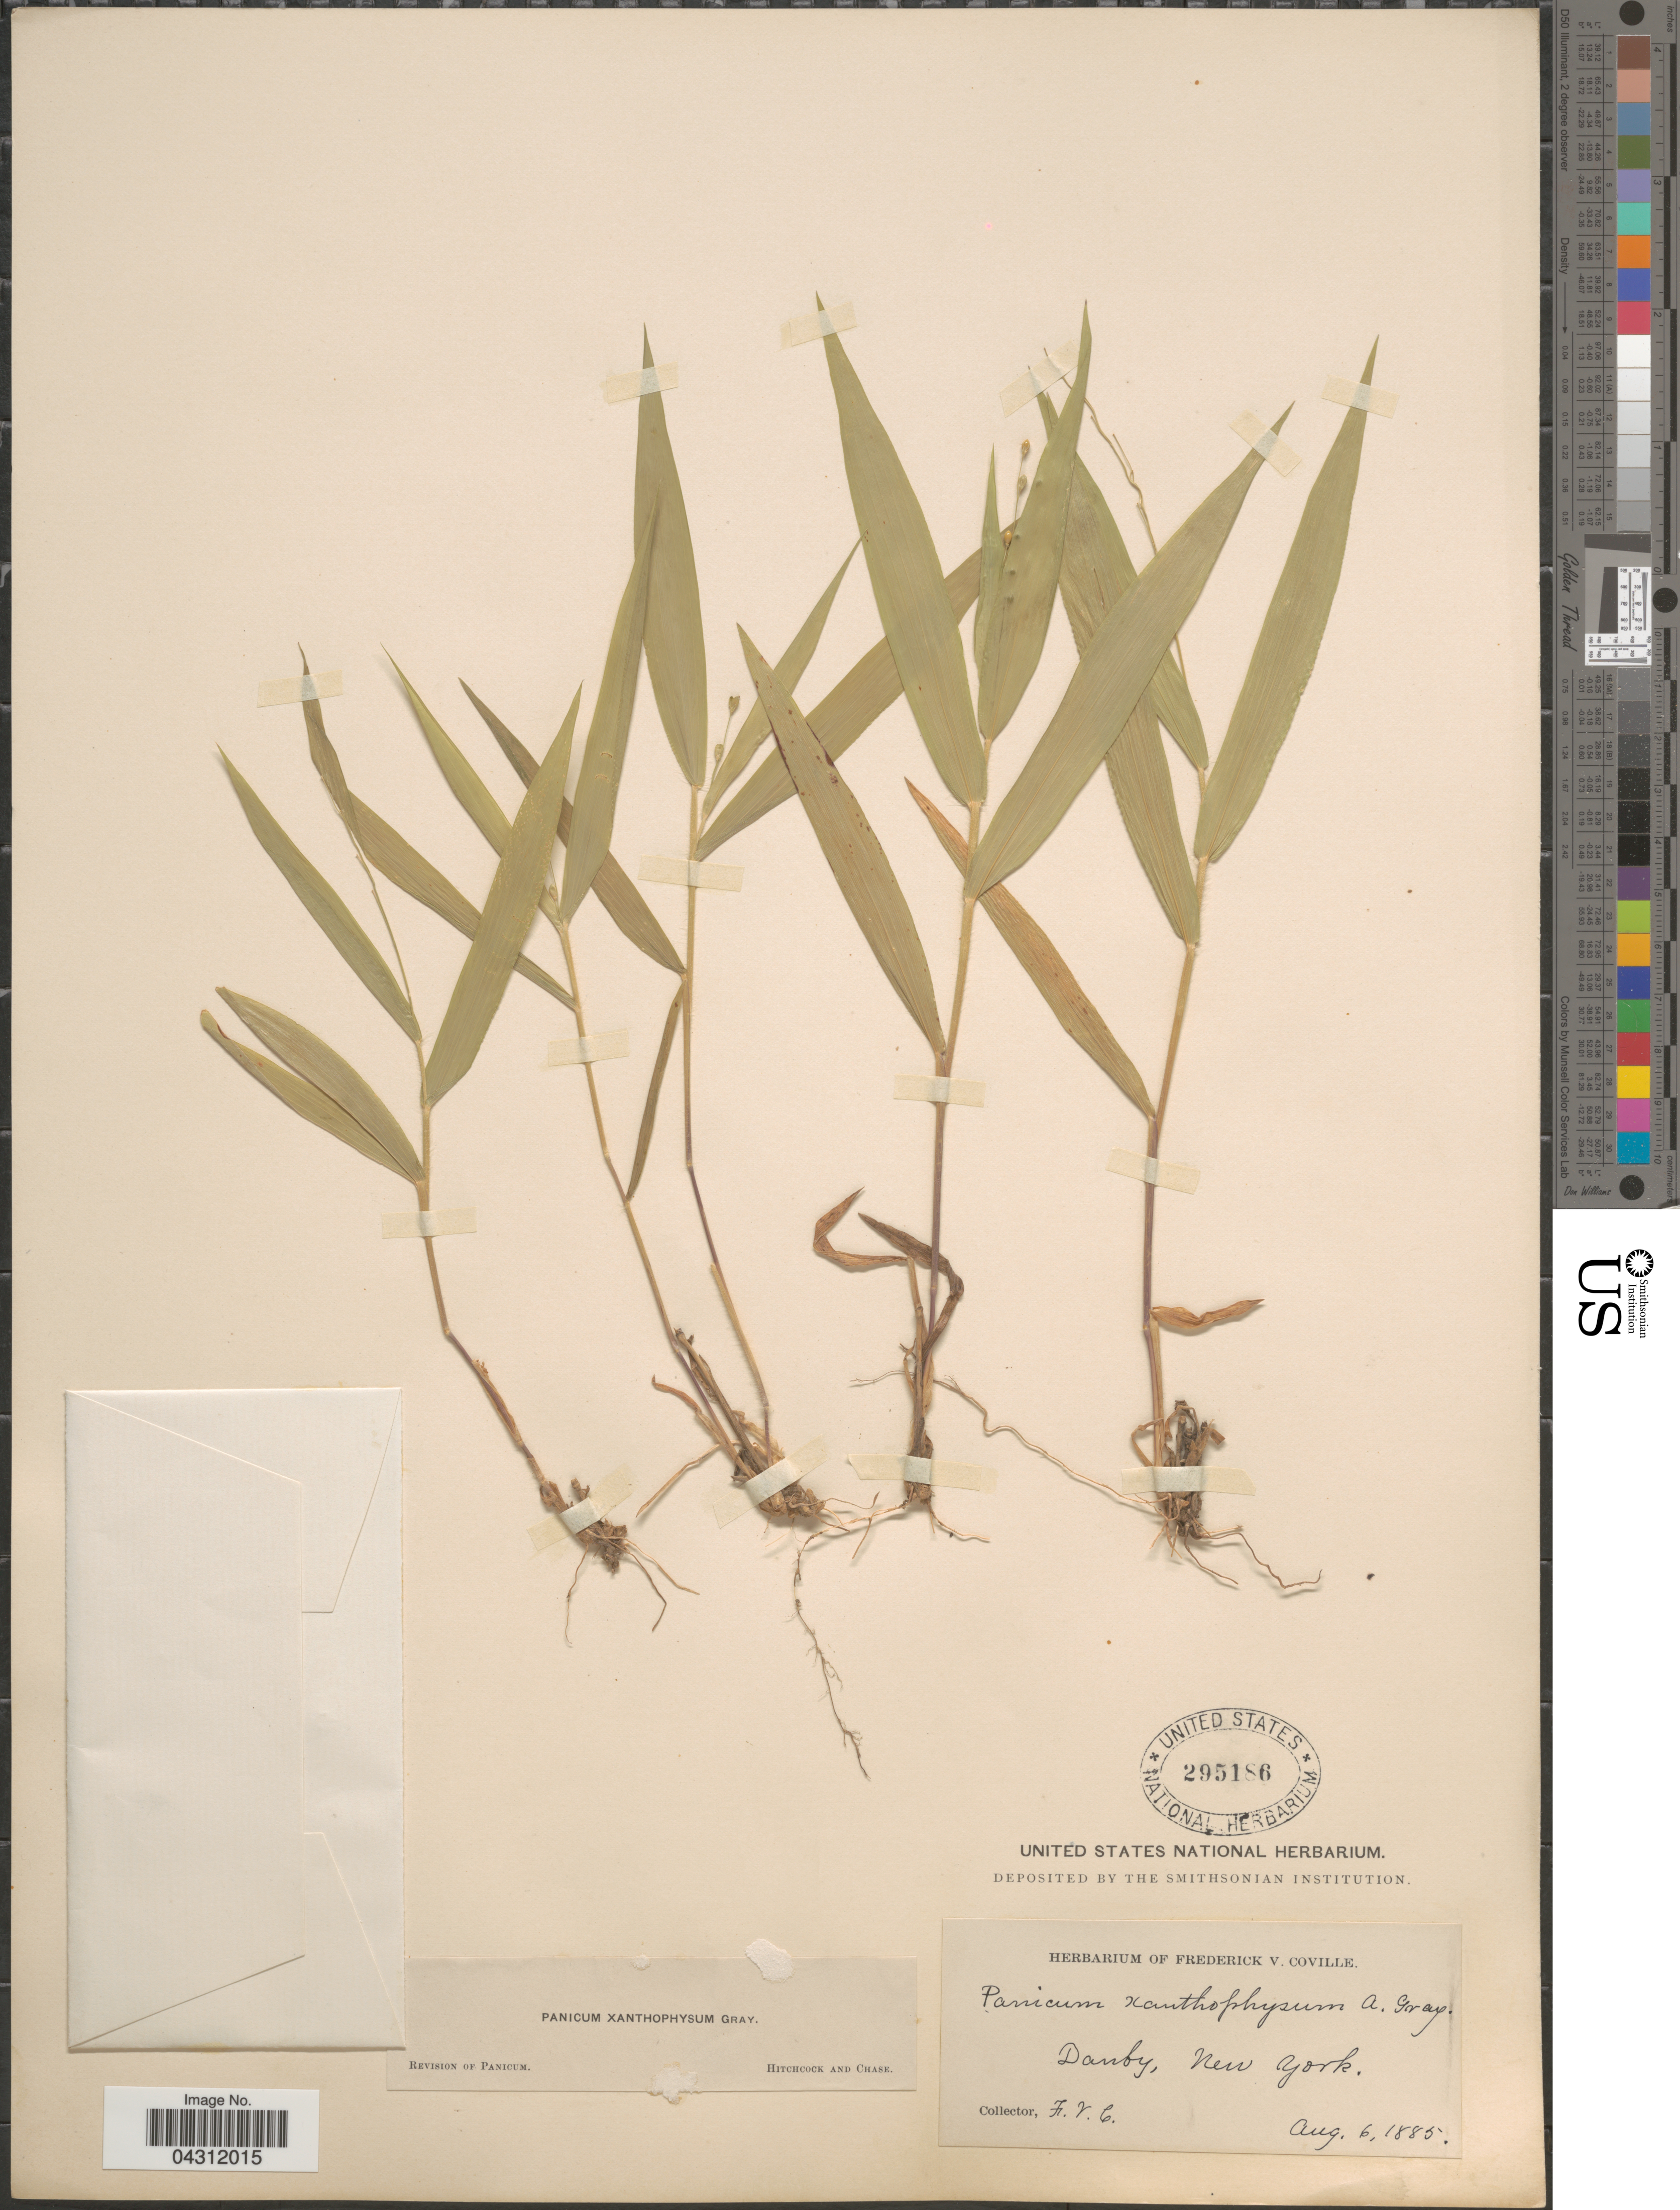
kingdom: Plantae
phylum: Tracheophyta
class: Liliopsida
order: Poales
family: Poaceae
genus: Dichanthelium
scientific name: Dichanthelium xanthophysum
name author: (A. Gray) Freckmann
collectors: F. V. Coville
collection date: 1885-08-06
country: United States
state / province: New York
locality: Danby.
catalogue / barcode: US 295186